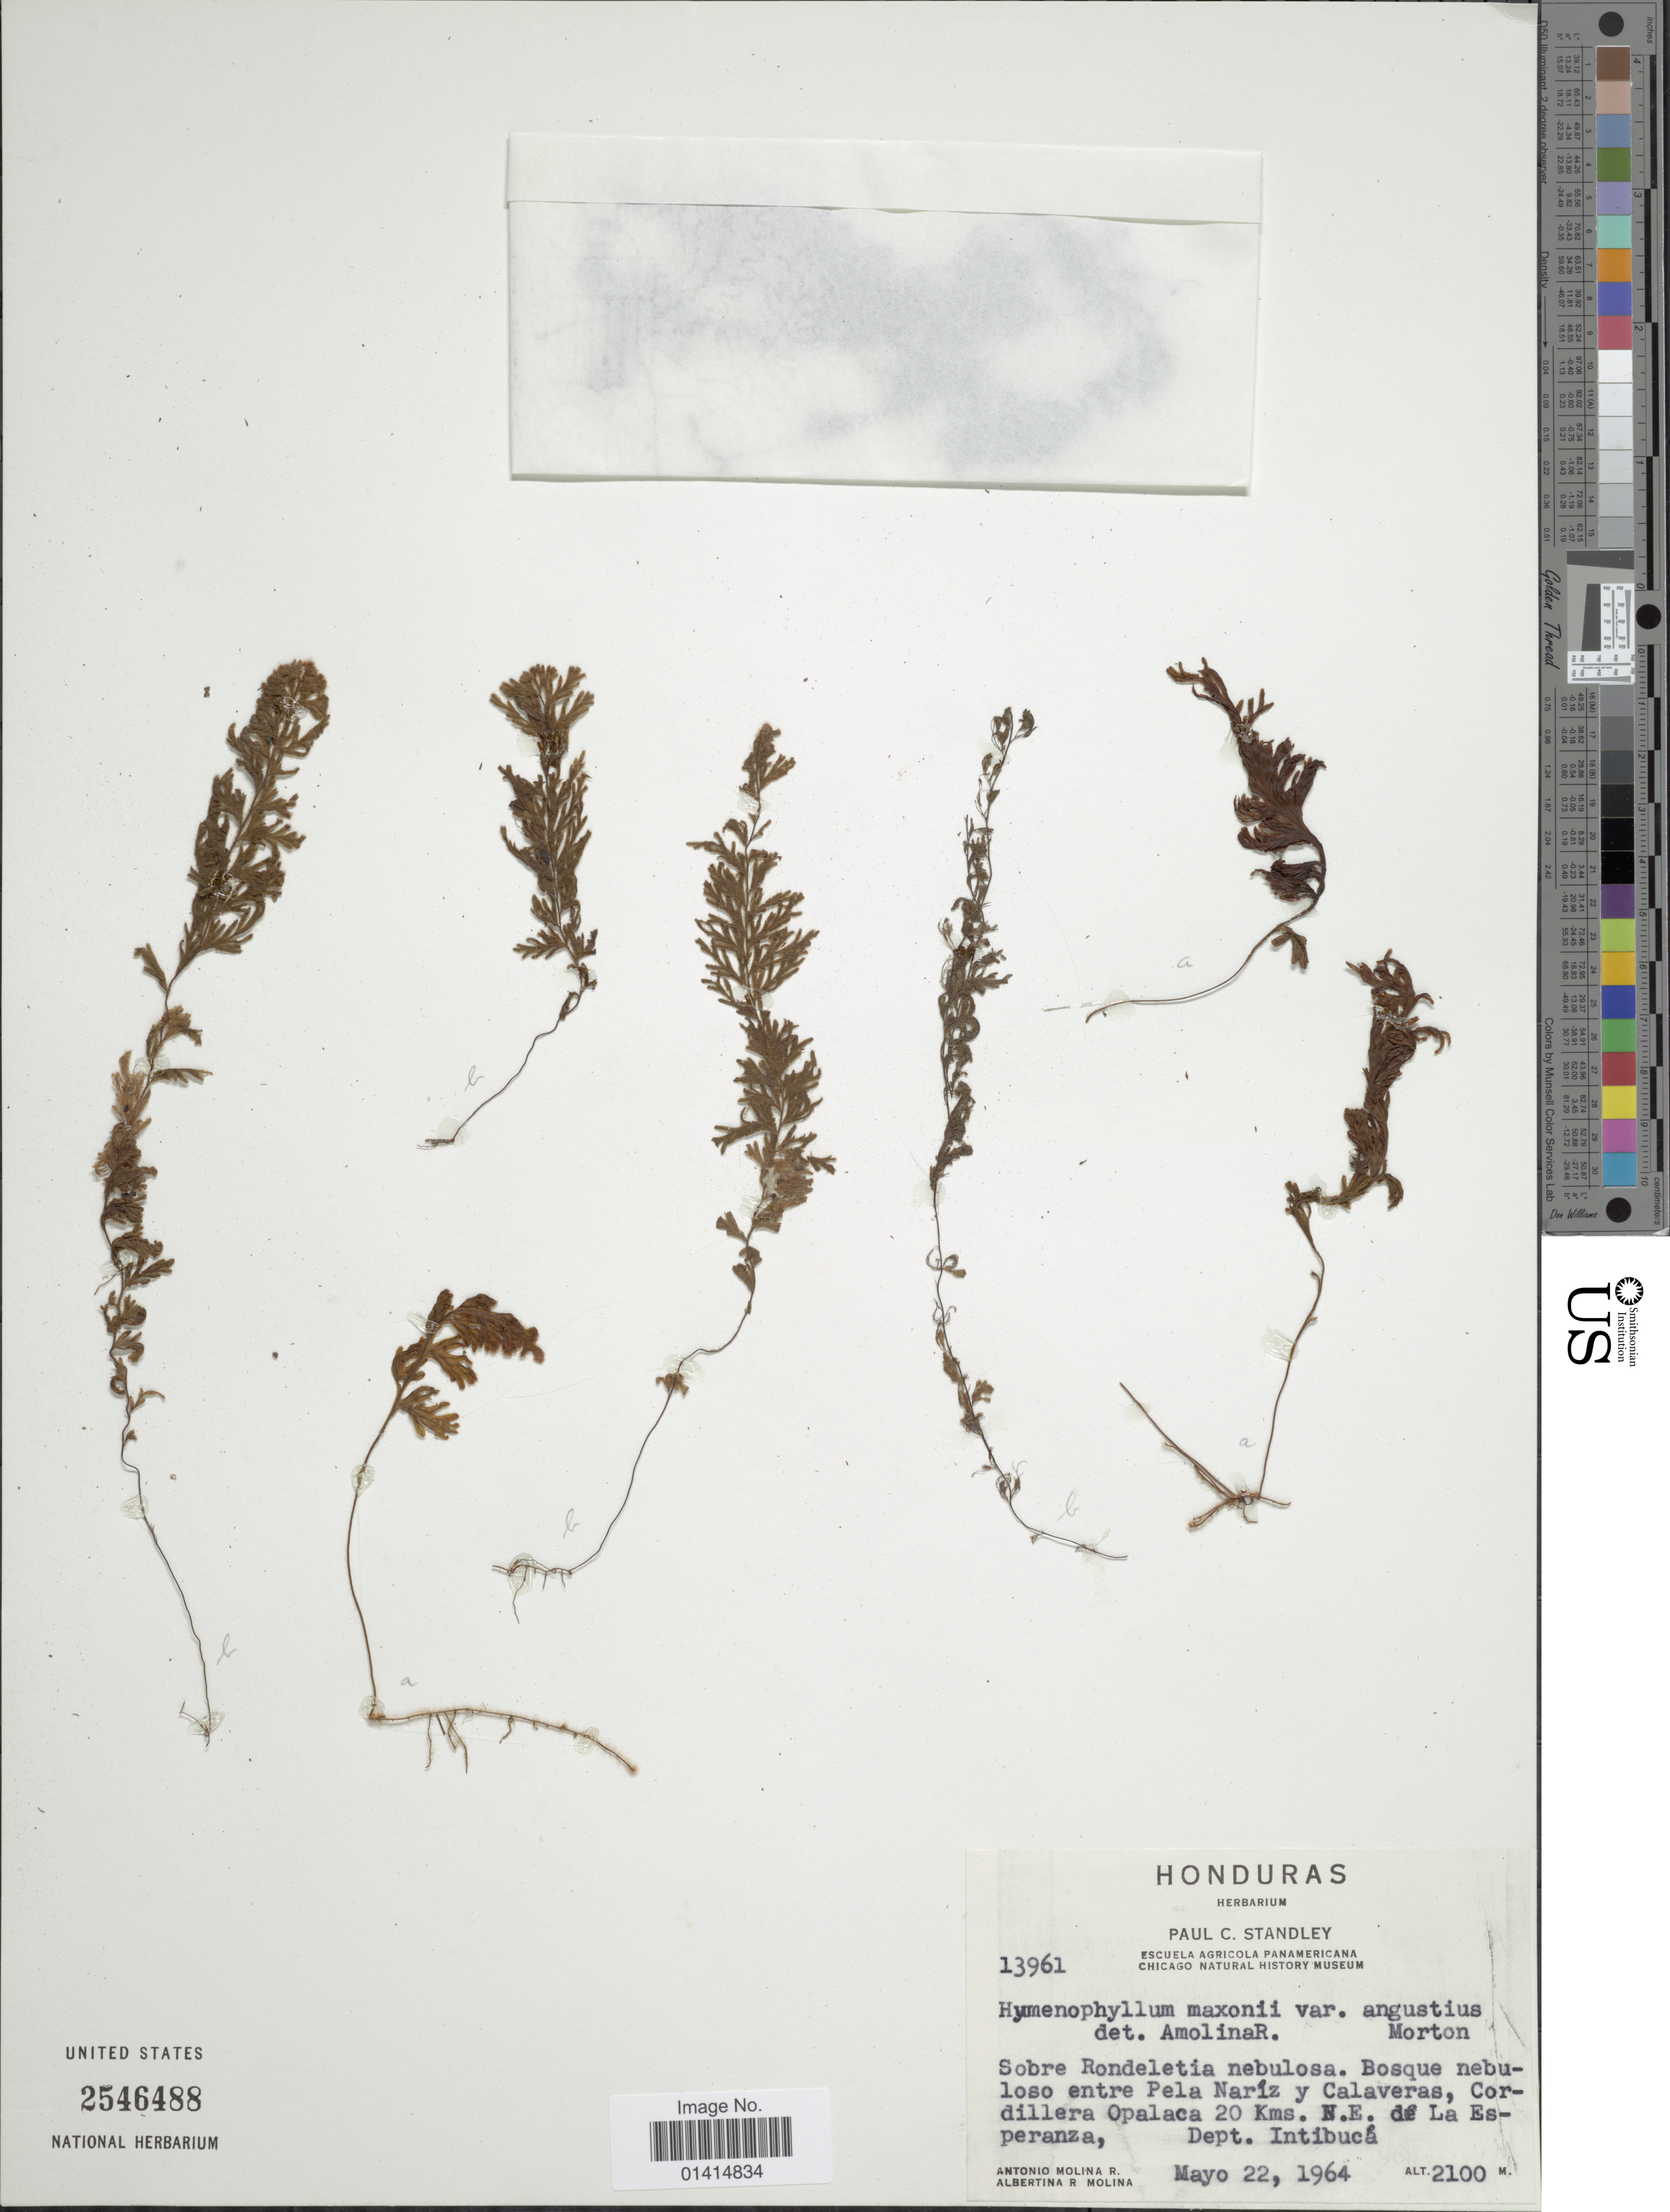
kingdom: Plantae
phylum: Tracheophyta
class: Polypodiopsida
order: Hymenophyllales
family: Hymenophyllaceae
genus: Hymenophyllum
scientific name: Hymenophyllum sp.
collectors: A. Molina R. & A. R. Molina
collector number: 13961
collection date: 1964-05-22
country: Honduras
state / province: Intibuca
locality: Entre Pela Naríz y Calaveras, Cordillera Opalaca 20 Kms. N.E. de La Esperanza, Dept Intibucá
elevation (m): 2100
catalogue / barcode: US 2546488